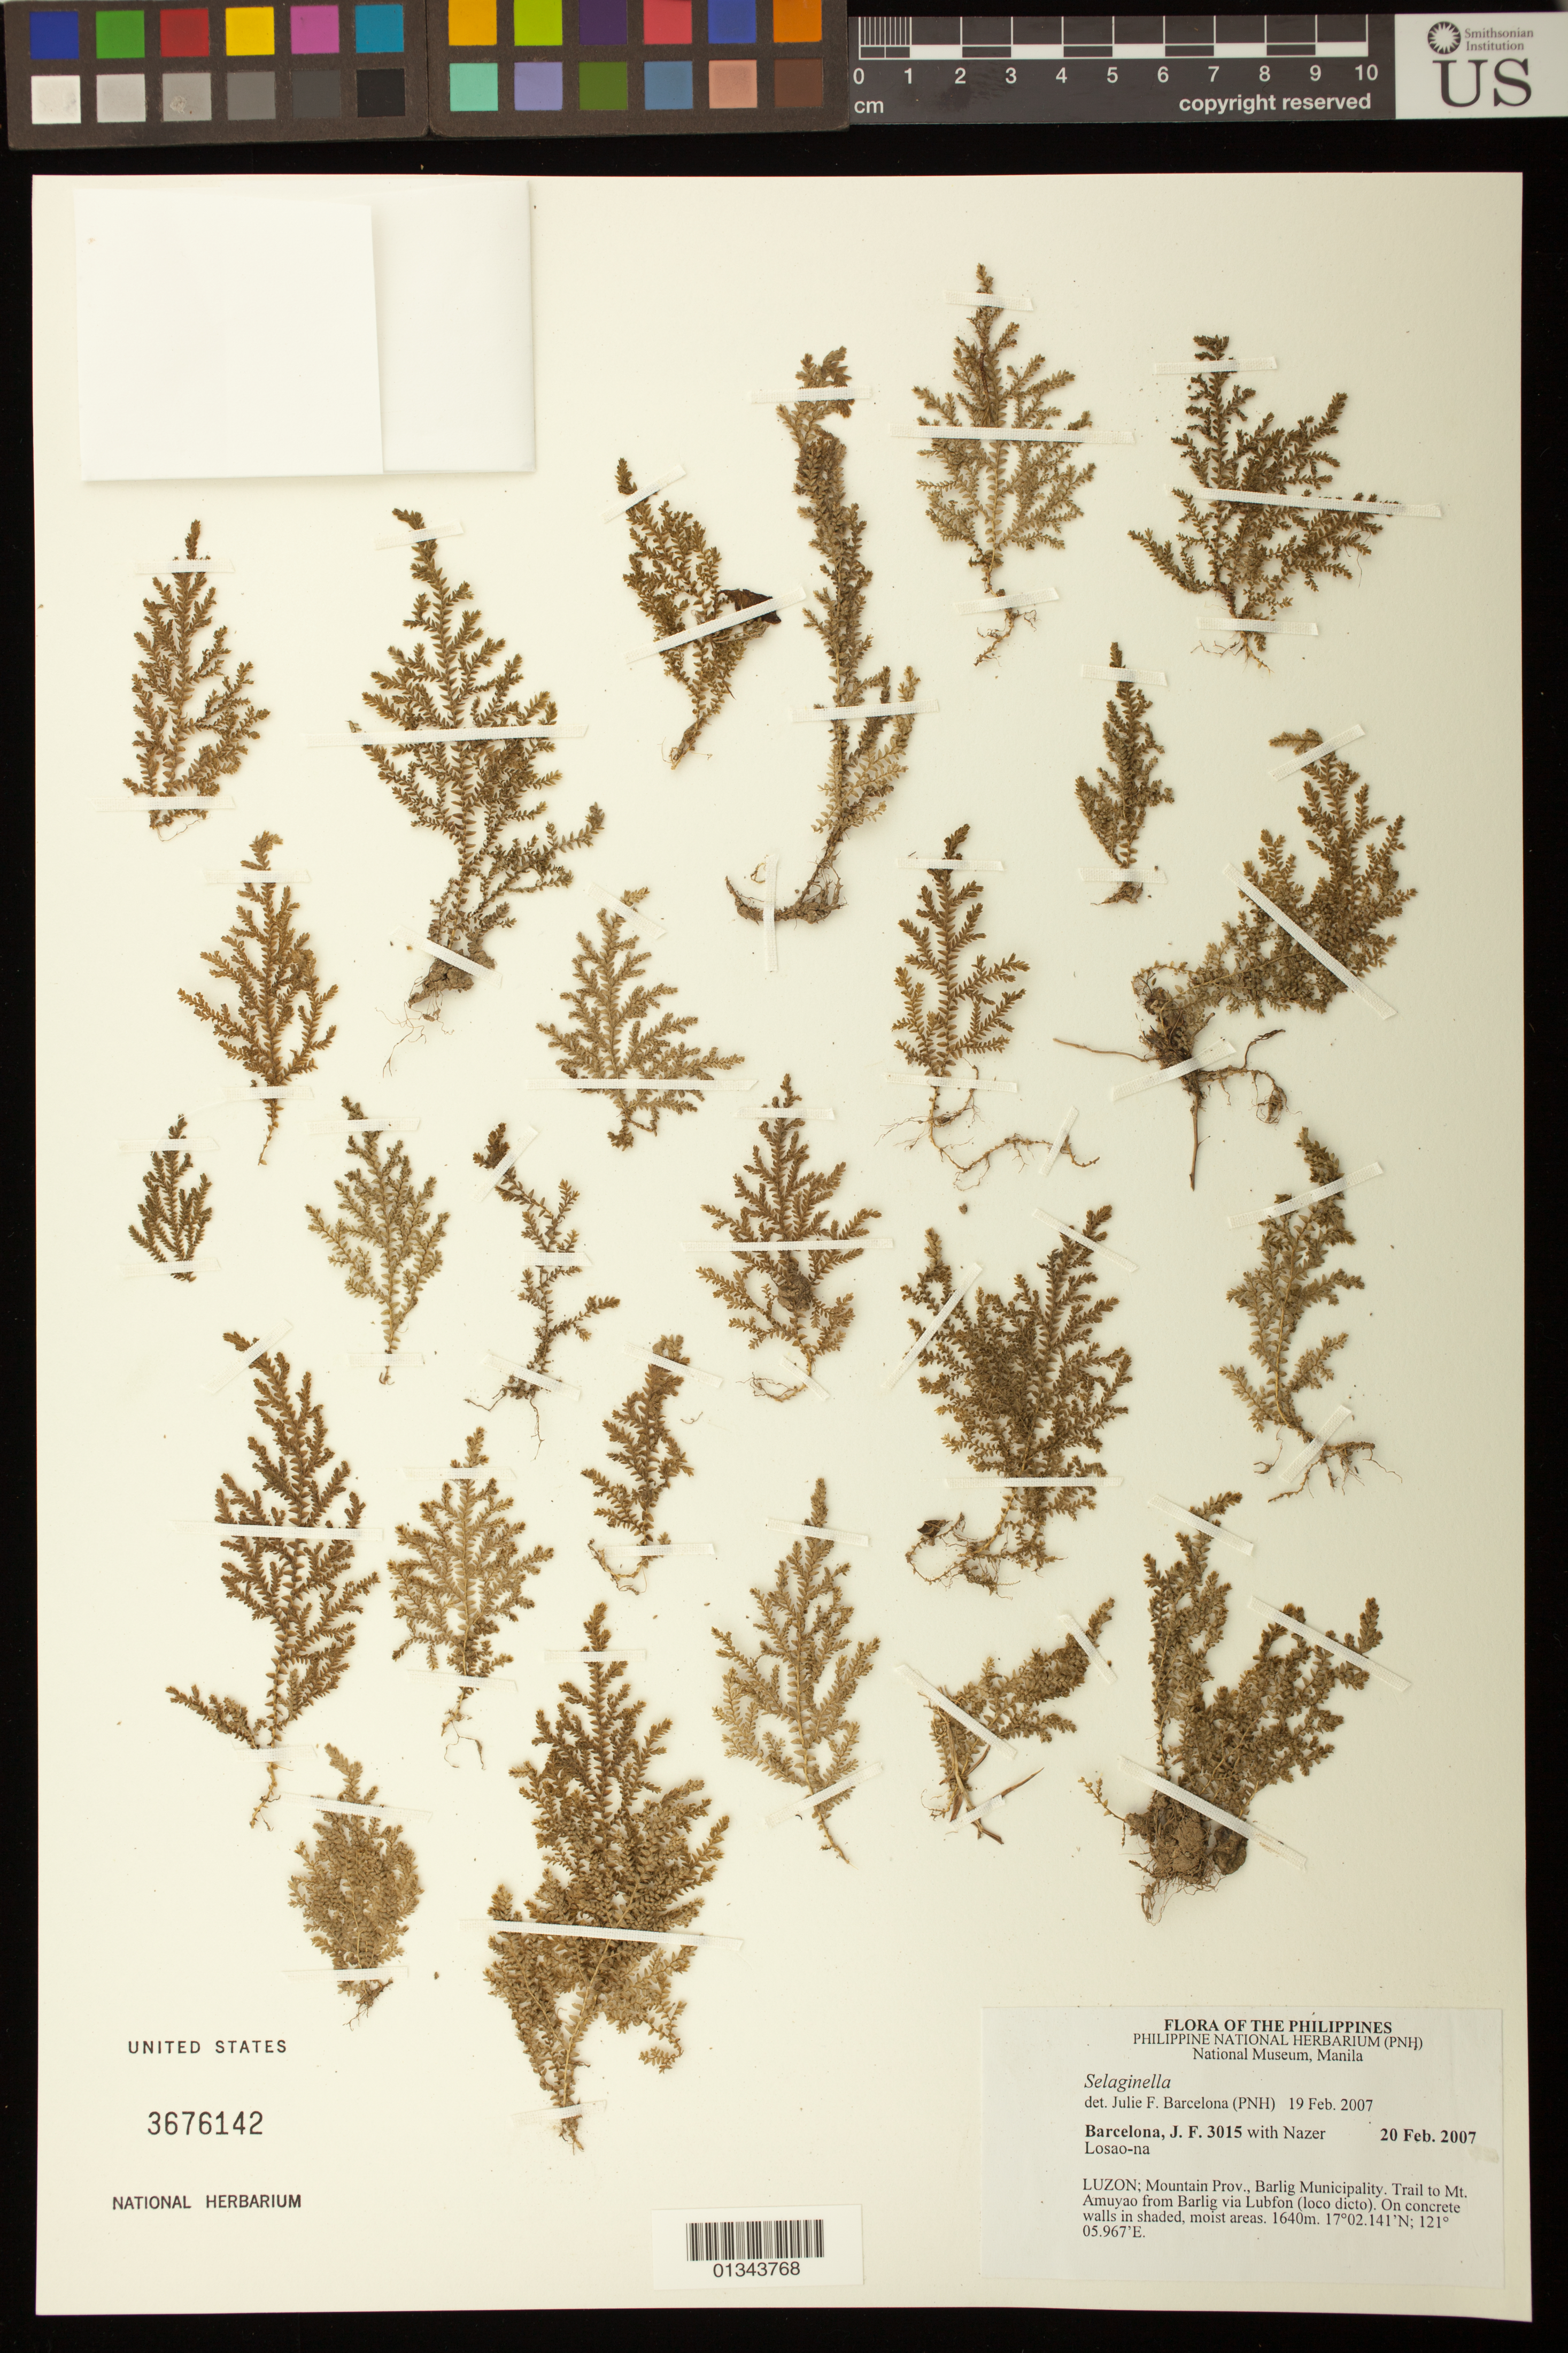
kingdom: Plantae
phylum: Tracheophyta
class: Lycopodiopsida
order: Selaginellales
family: Selaginellaceae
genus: Selaginella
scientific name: Selaginella sp.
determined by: Barcelona, J. F.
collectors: J. F. Barcelona & N. Losao-na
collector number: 3015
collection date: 2007-02-20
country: Philippines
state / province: Central Luzon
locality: Mountain Prov.Barlig Municipality, trail to Mt. Amuyao from Barlig via Lubfon (loco dicto).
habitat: On concrete walls in shaded, moist areas.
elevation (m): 1640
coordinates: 17 02.141 N, 121 05.967 E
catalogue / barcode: US 3676142